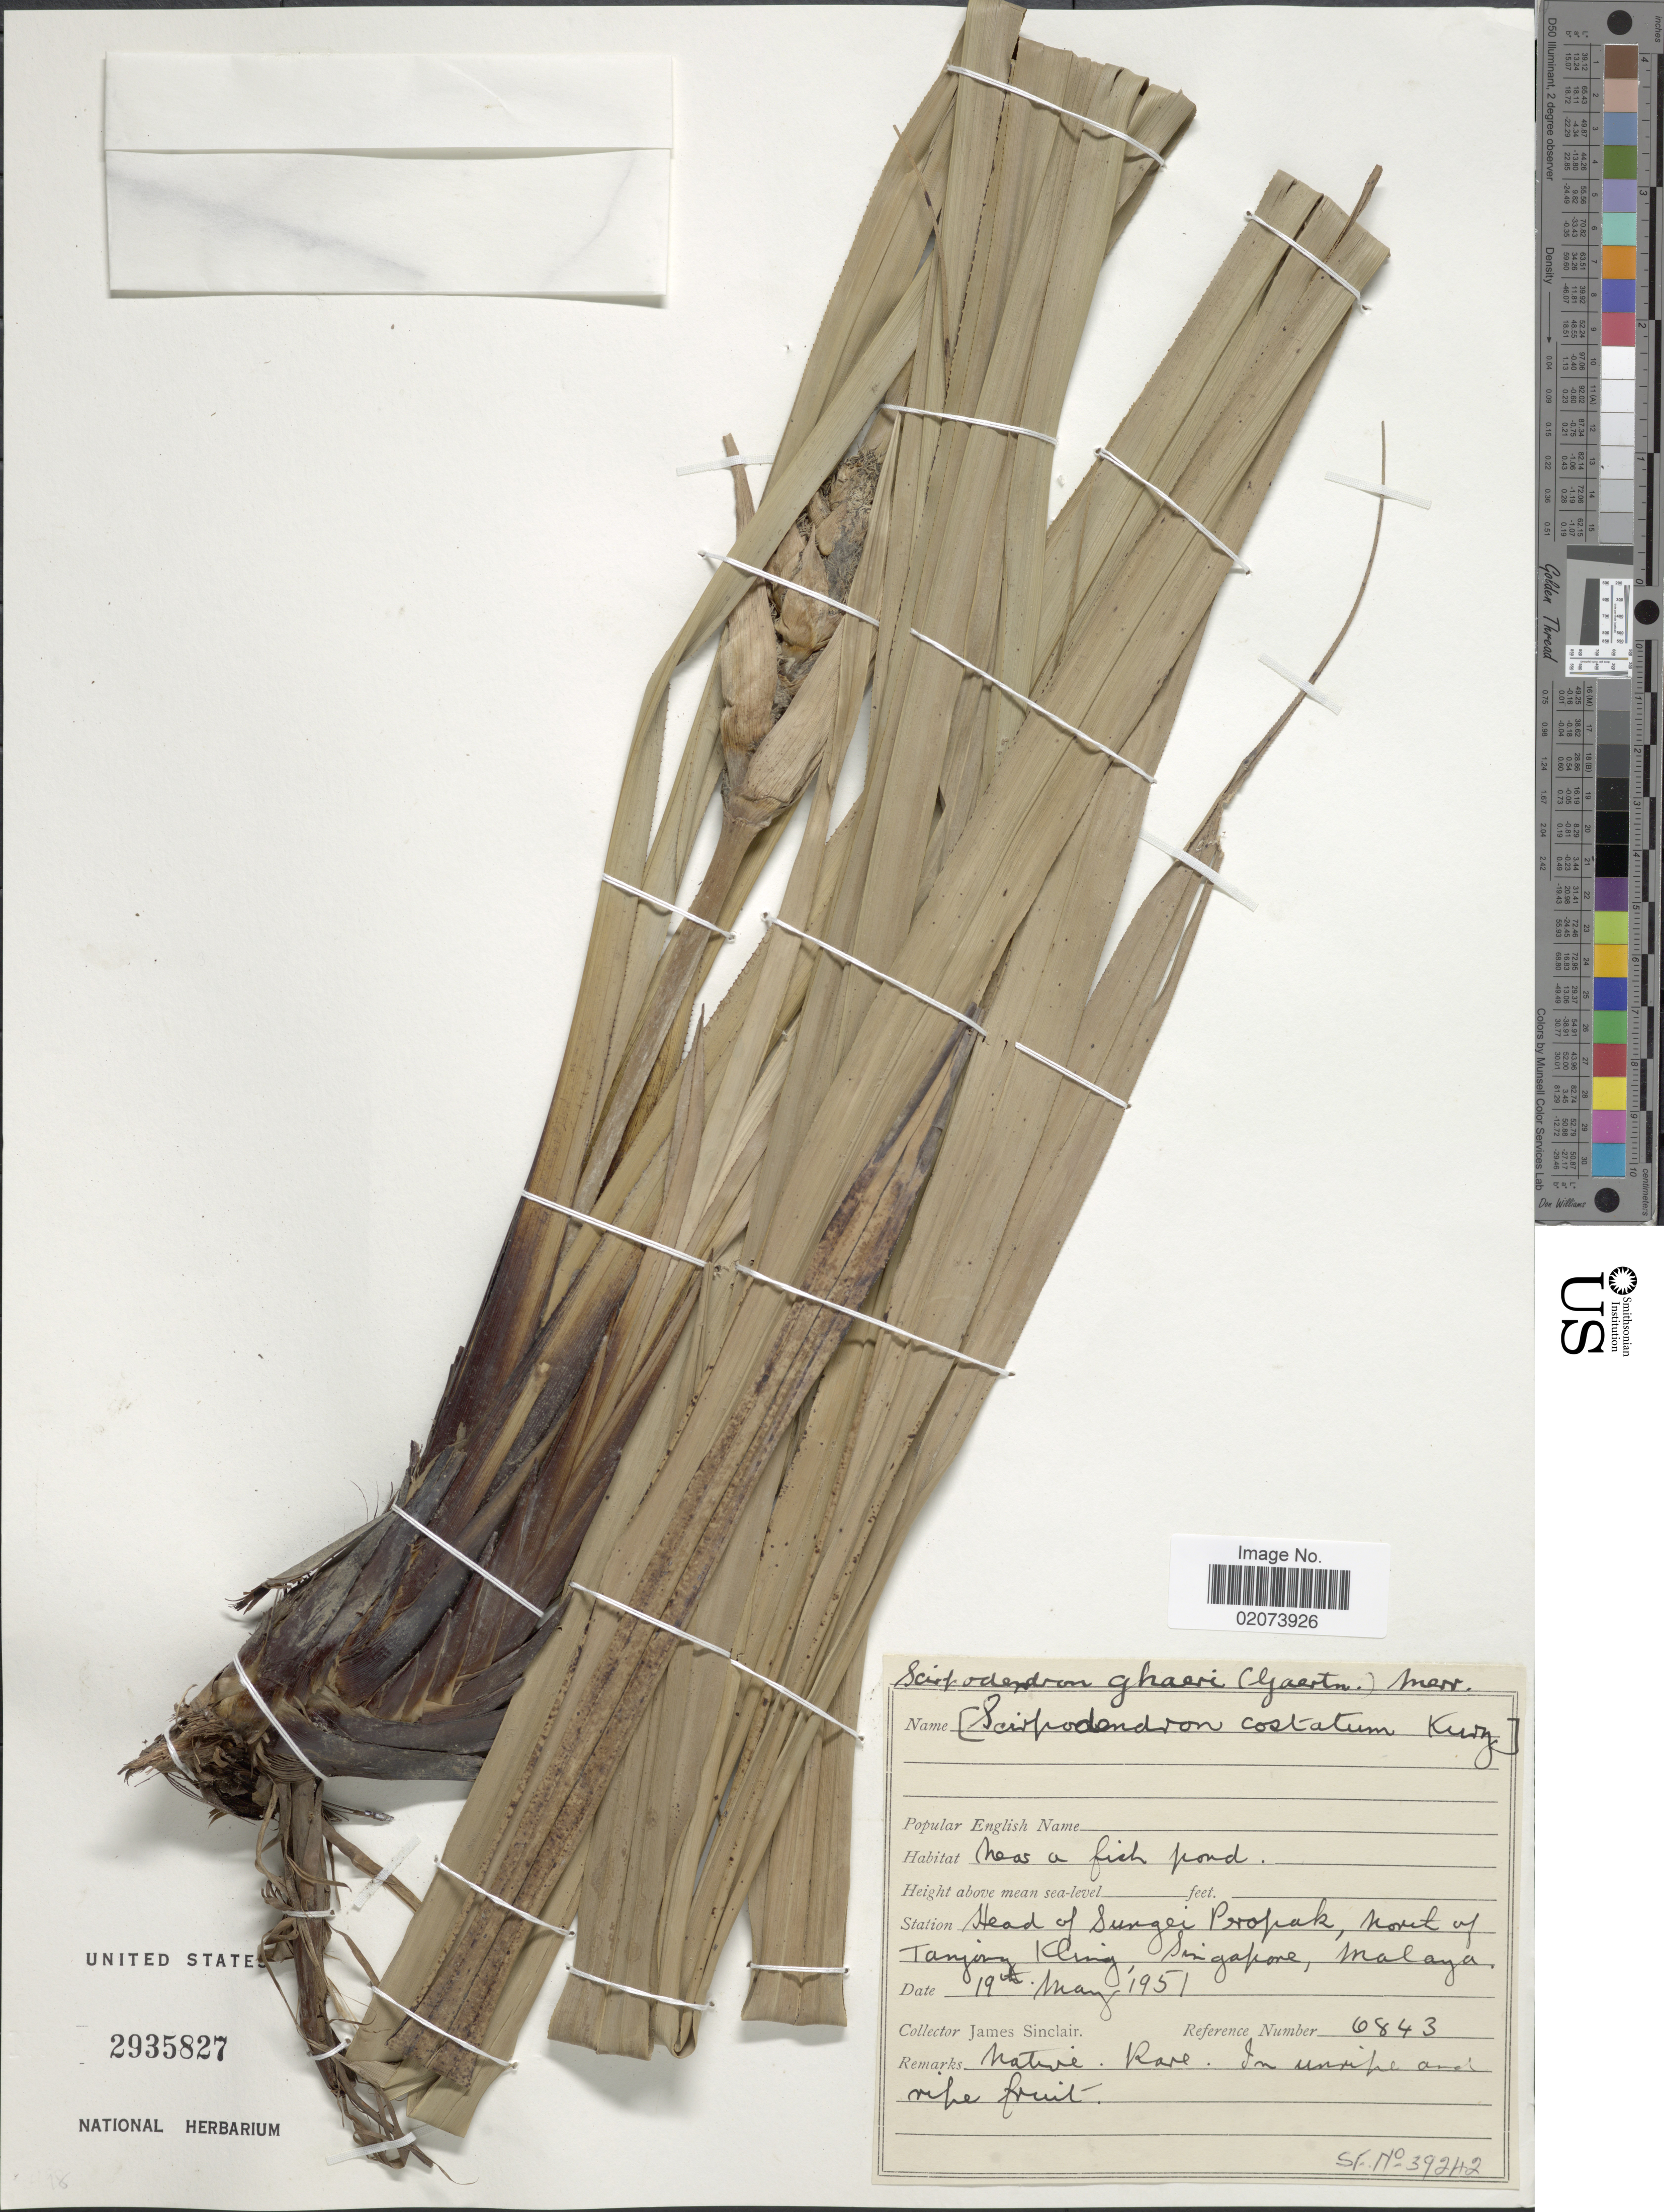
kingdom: Plantae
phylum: Tracheophyta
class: Liliopsida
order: Poales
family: Cyperaceae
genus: Scirpodendron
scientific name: Scirpodendron ghaeri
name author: (Gaertn.) Merr.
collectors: J. Sinclair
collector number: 6843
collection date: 1951-05-19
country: Singapore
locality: Head of Sungei Propak [interpreted], north of Tanjong Kling, Malaya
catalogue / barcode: US 2935827